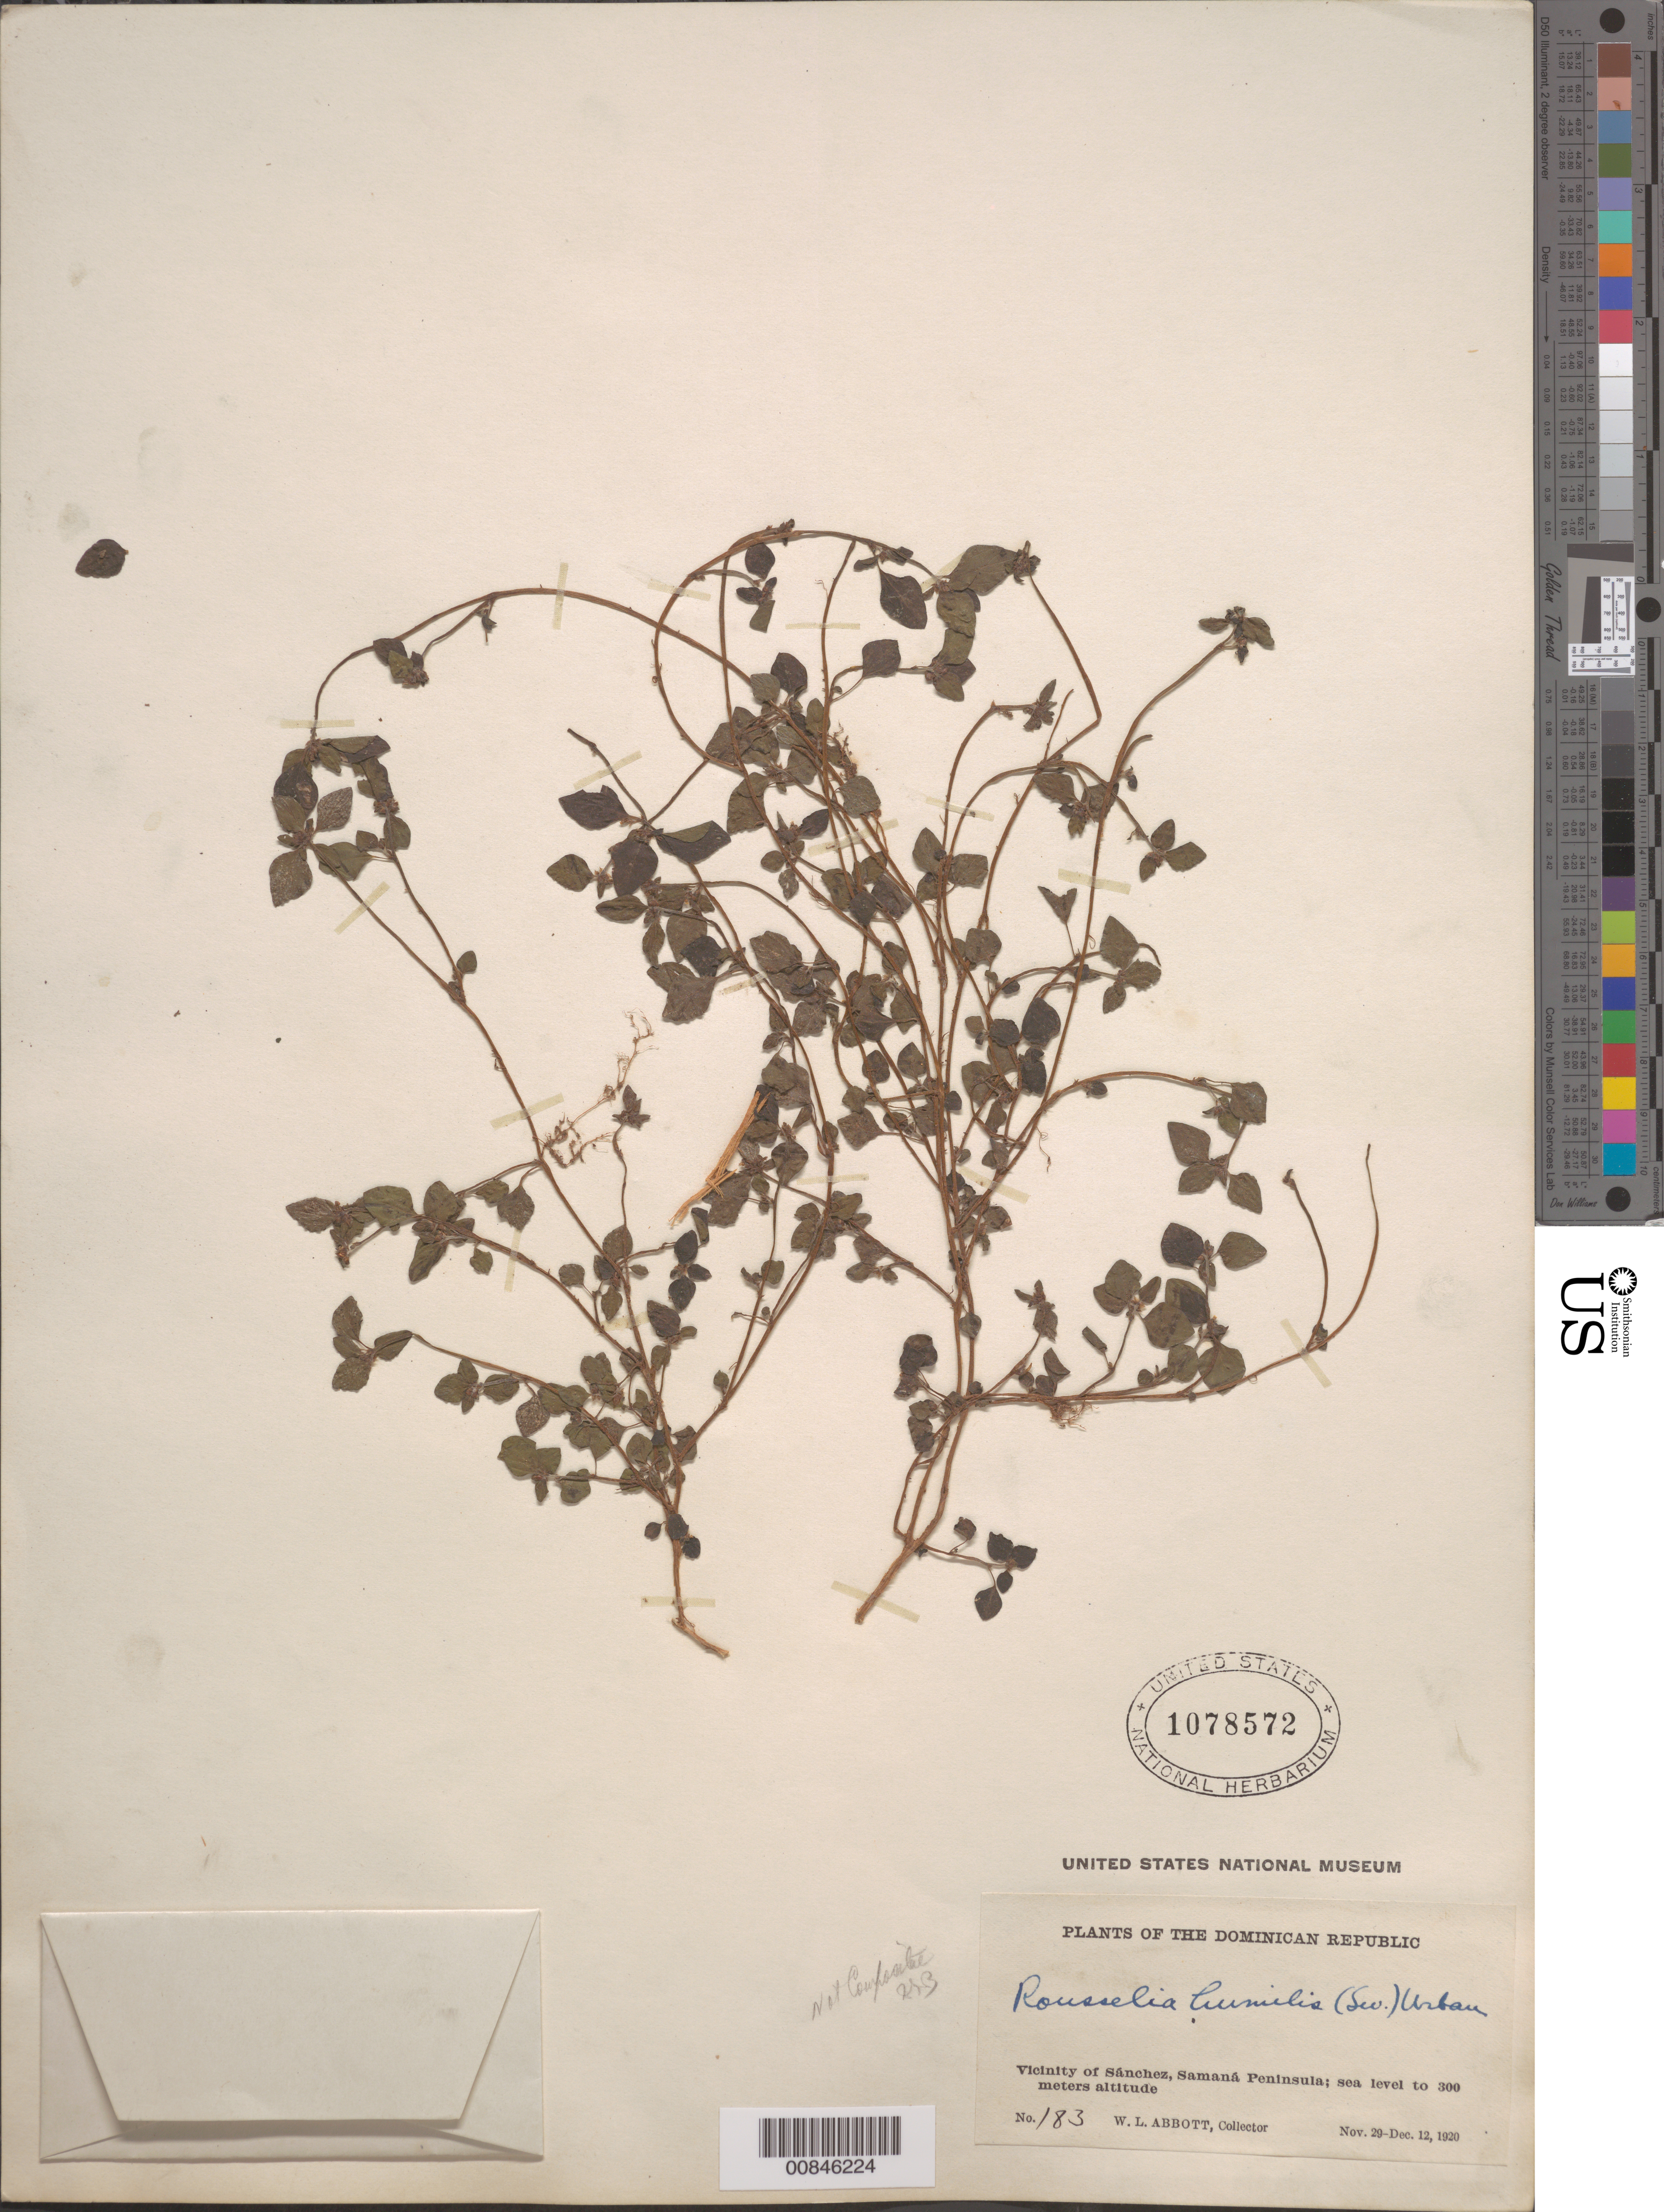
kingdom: Plantae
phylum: Tracheophyta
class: Magnoliopsida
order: Rosales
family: Urticaceae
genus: Rousselia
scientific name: Rousselia humilis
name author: (Sw.) Urb.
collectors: W. L. Abbott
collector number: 183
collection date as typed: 29 Nov 1920 to 12 Dec 1920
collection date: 1920-11-29/1920-12-12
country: Dominican Republic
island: Hispaniola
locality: Vicinity of Sánchez, Samaná Península.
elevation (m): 0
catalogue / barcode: US 1078572